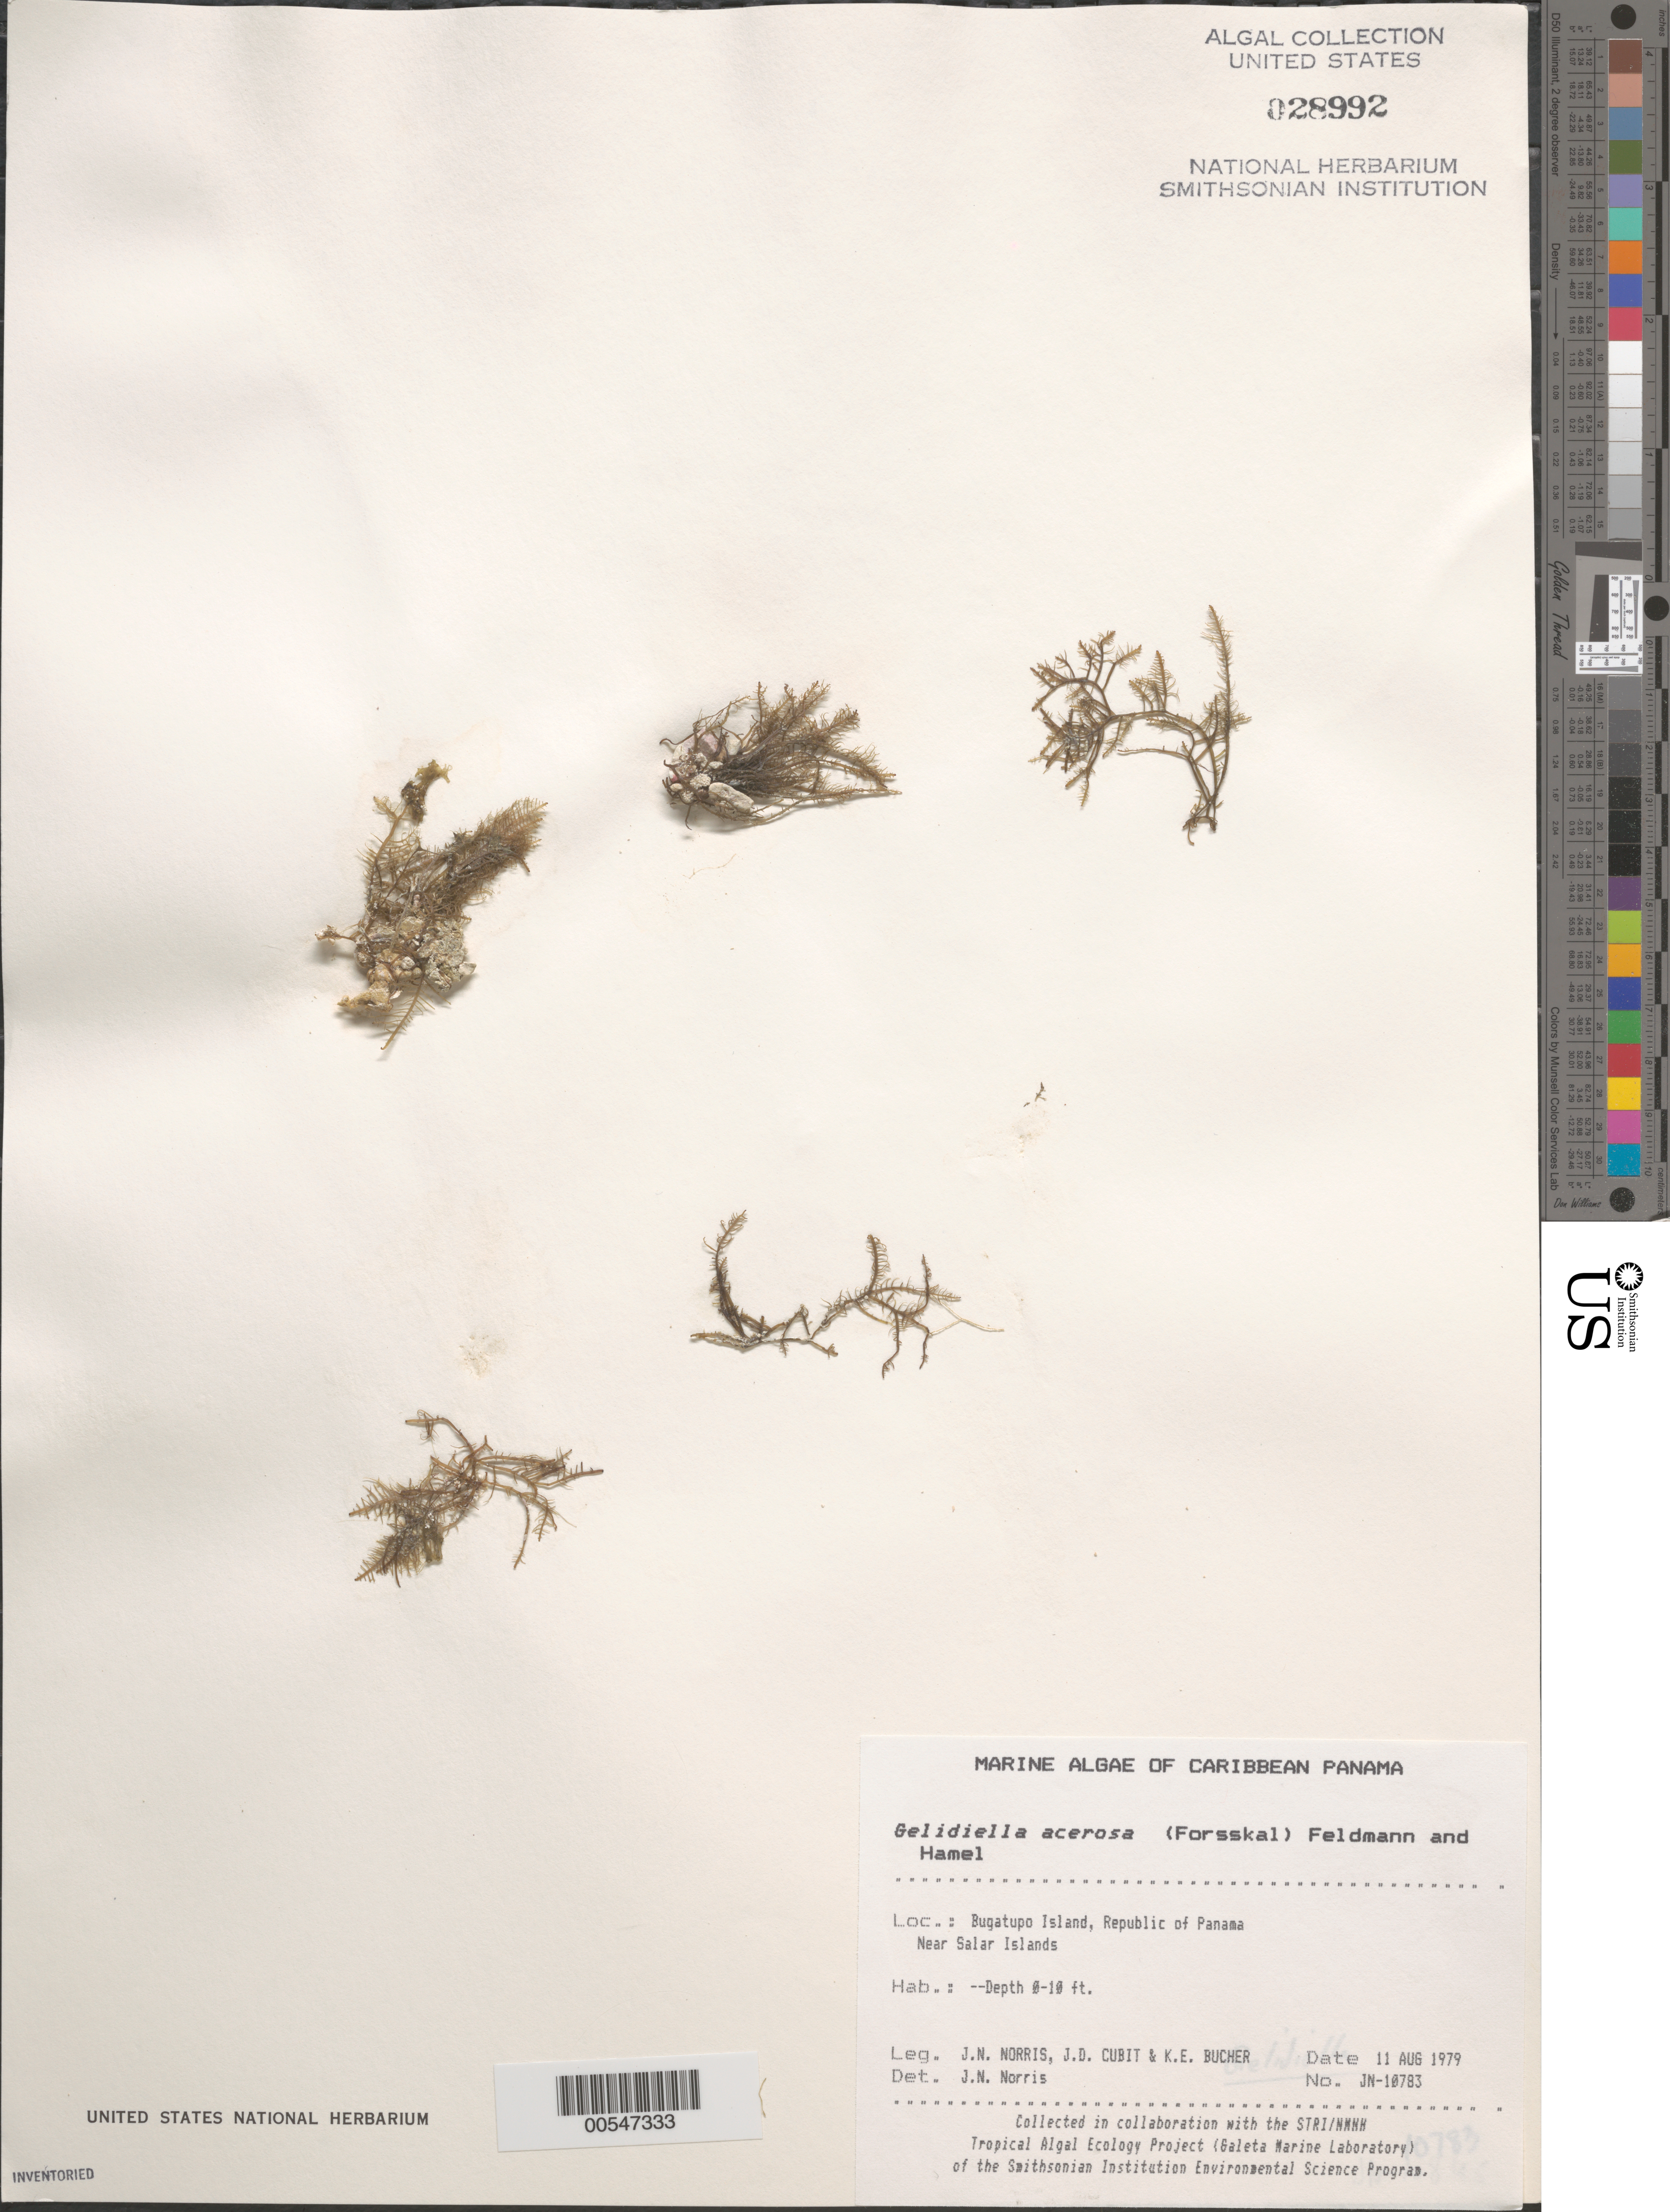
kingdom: Plantae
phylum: Rhodophyta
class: Florideophyceae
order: Gelidiales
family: Gelidiellaceae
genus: Gelidiella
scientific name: Gelidiella acerosa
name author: (Forssk.) Feldmann & G. Hamel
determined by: Norris, James N.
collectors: J. N. Norris, J. Cubit & K. E. Bucher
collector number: JN-10783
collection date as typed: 11 Aug 1979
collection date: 1979-08-11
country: Panama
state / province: Kuna Yala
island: Bugatupo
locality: Near Salar Islands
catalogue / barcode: US 28992